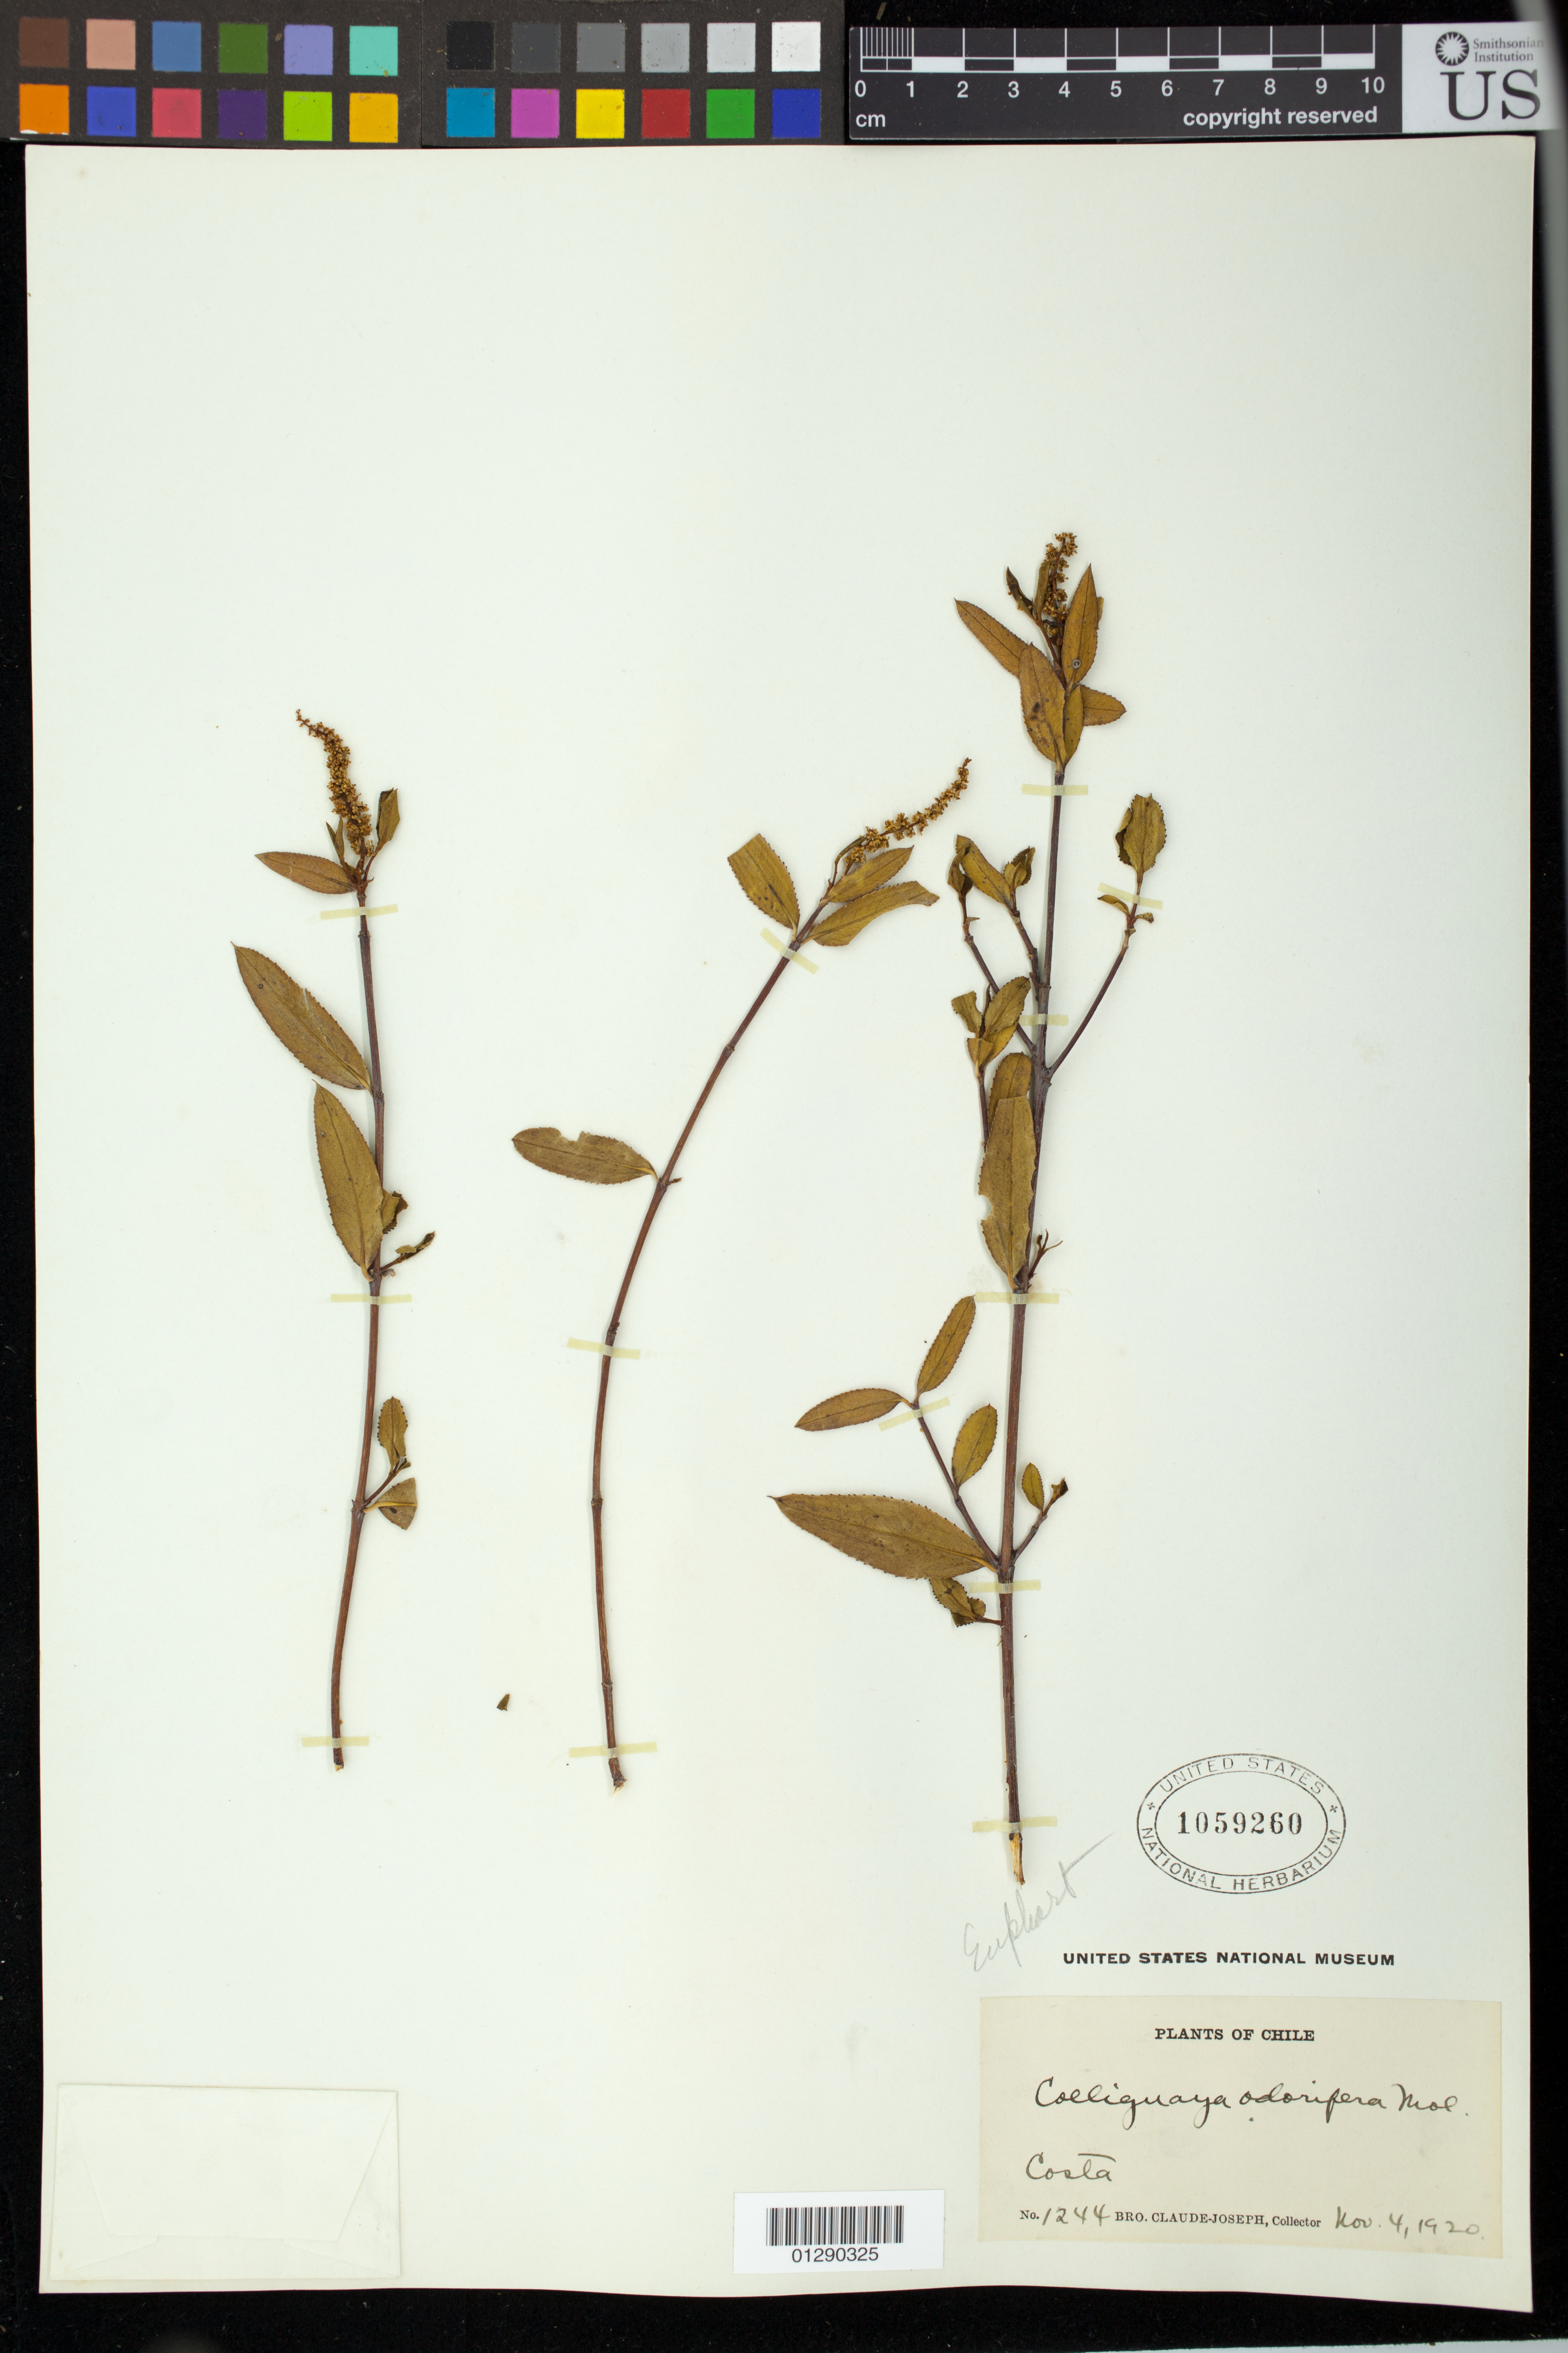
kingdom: Plantae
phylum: Tracheophyta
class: Magnoliopsida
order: Malpighiales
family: Euphorbiaceae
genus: Colliguaja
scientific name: Colliguaja odorifera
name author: Molina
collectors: Bro. Claude-Joseph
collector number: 1244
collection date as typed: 04 Nov 1920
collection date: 1920-11-04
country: Chile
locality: Costa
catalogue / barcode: US 1059260